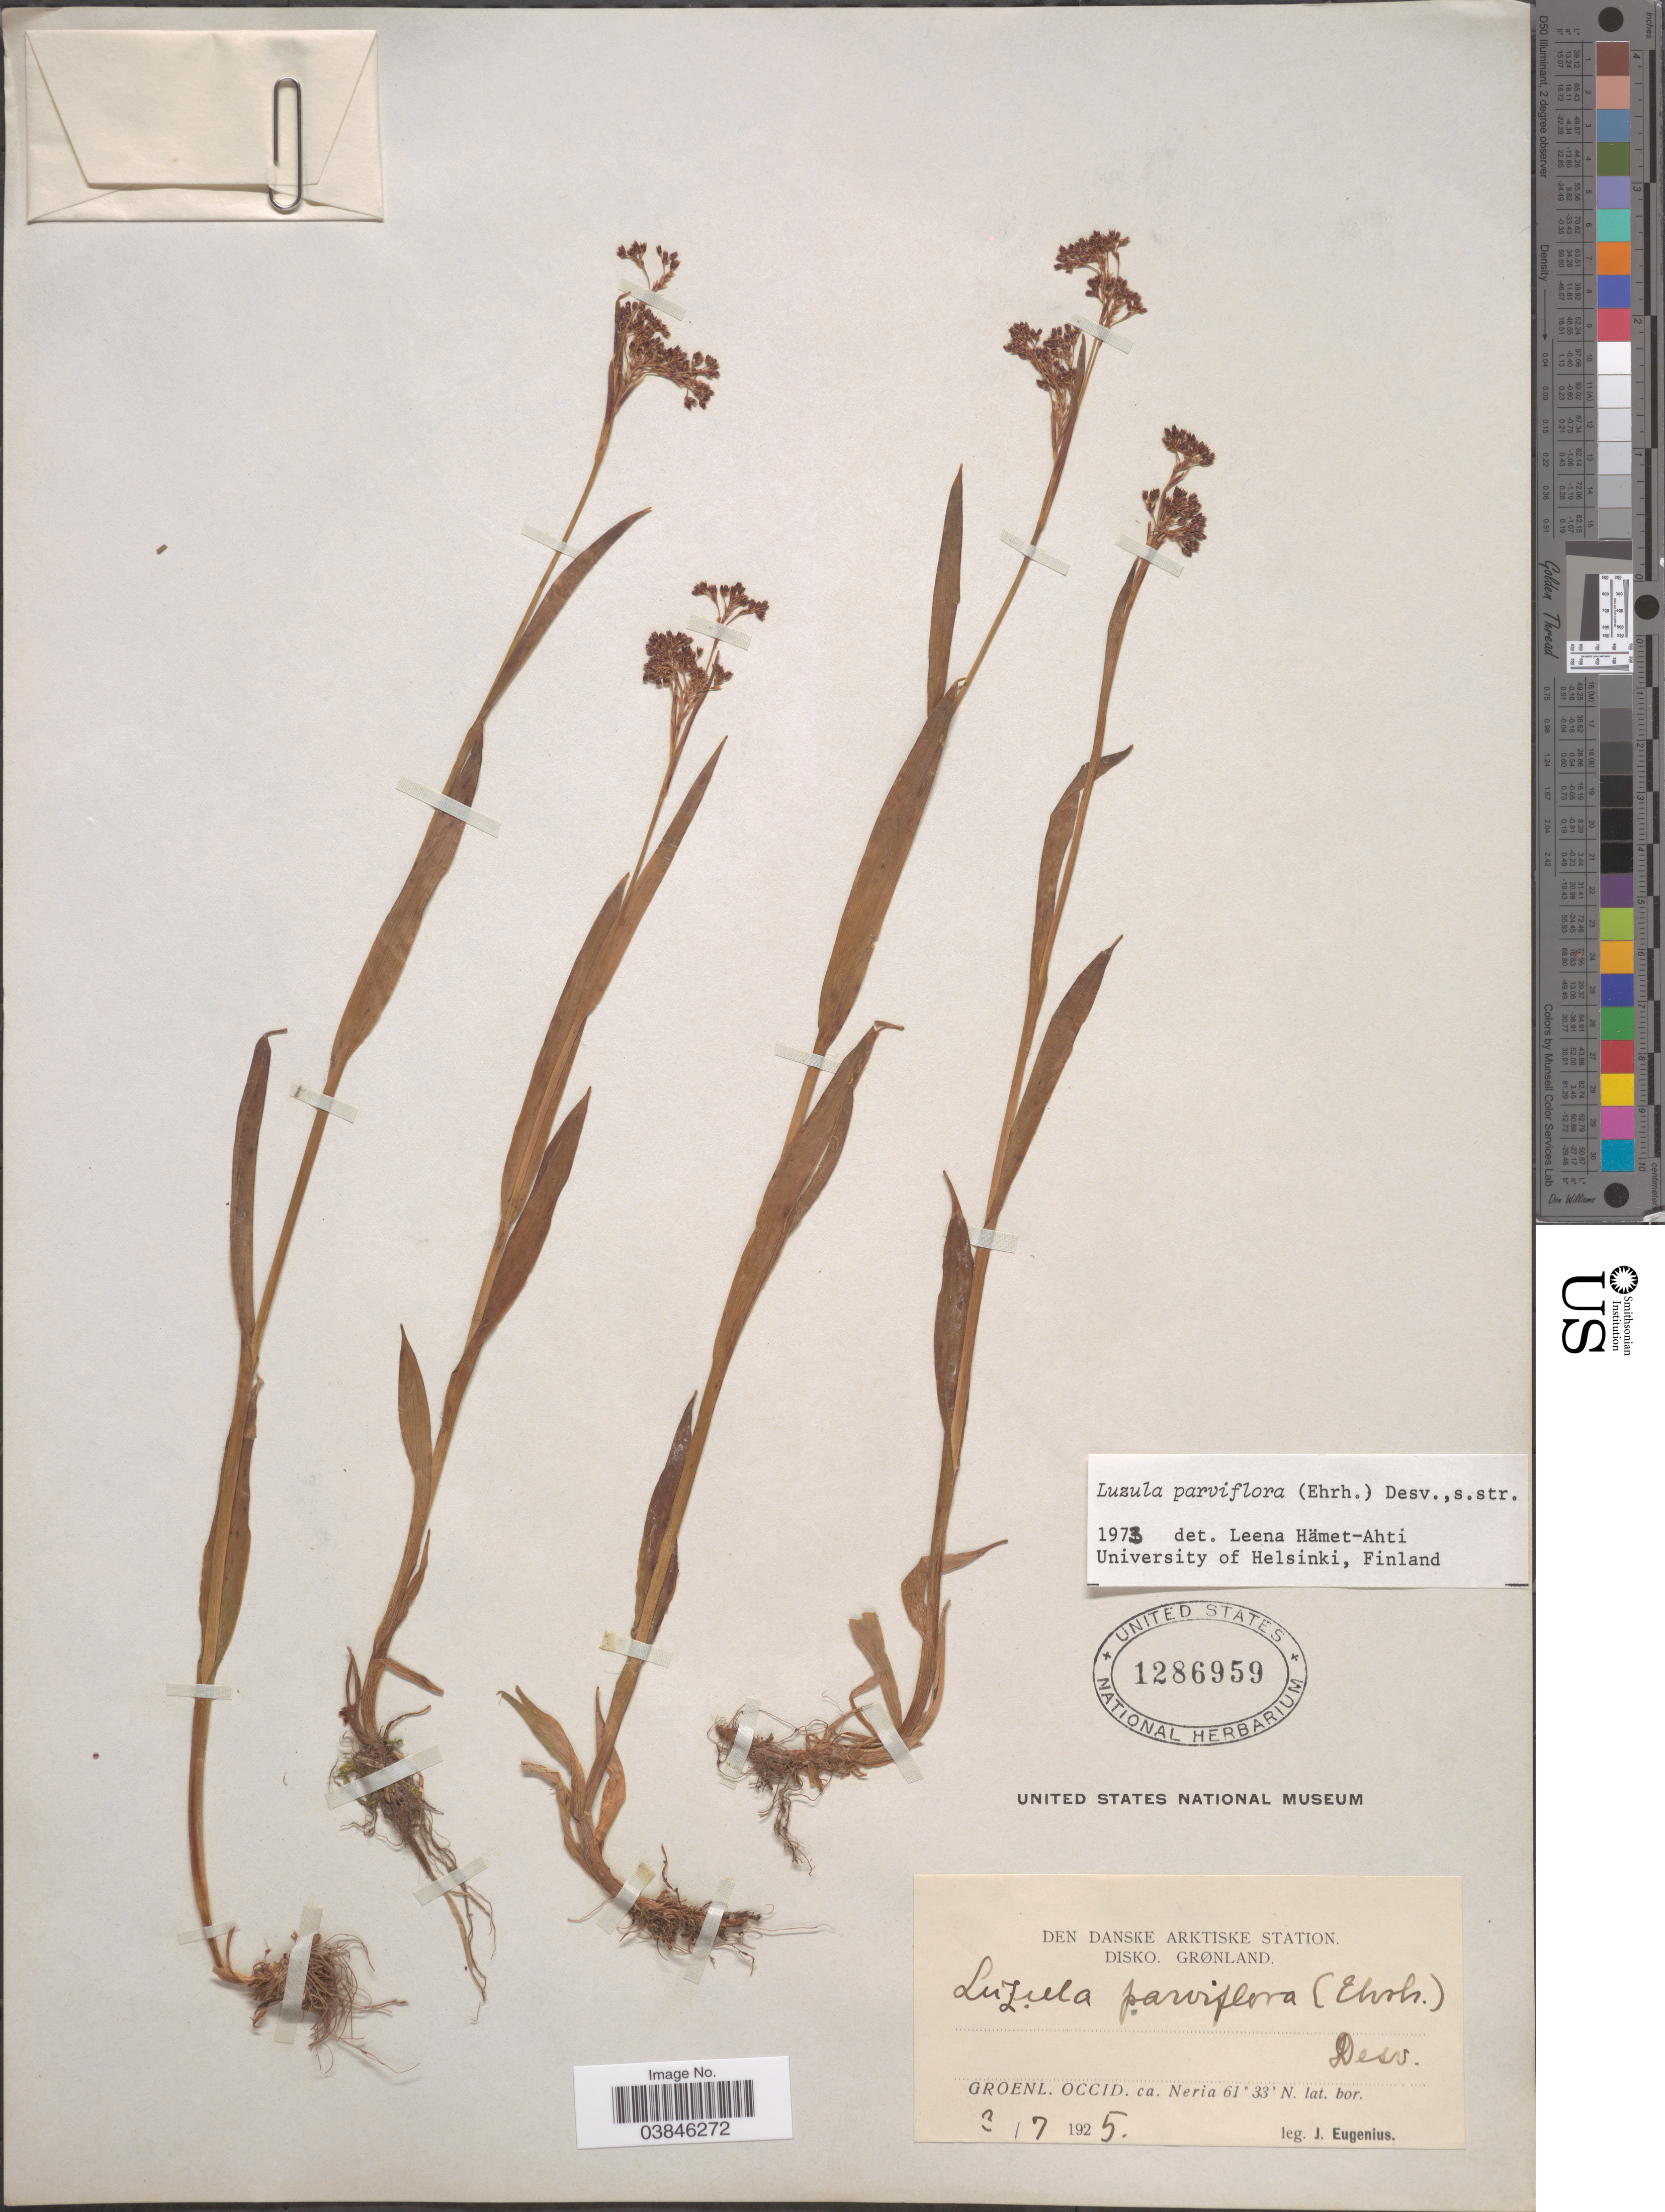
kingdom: Plantae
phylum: Tracheophyta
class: Liliopsida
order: Poales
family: Juncaceae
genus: Luzula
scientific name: Luzula parviflora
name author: (Ehrh.) Desv.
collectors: J. Eugenius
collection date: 1925-07-03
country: Greenland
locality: Den Danske Arktiske Station. Disko. Grønland. Groenl. Occid. ca. Neria.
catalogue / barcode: US 1286959